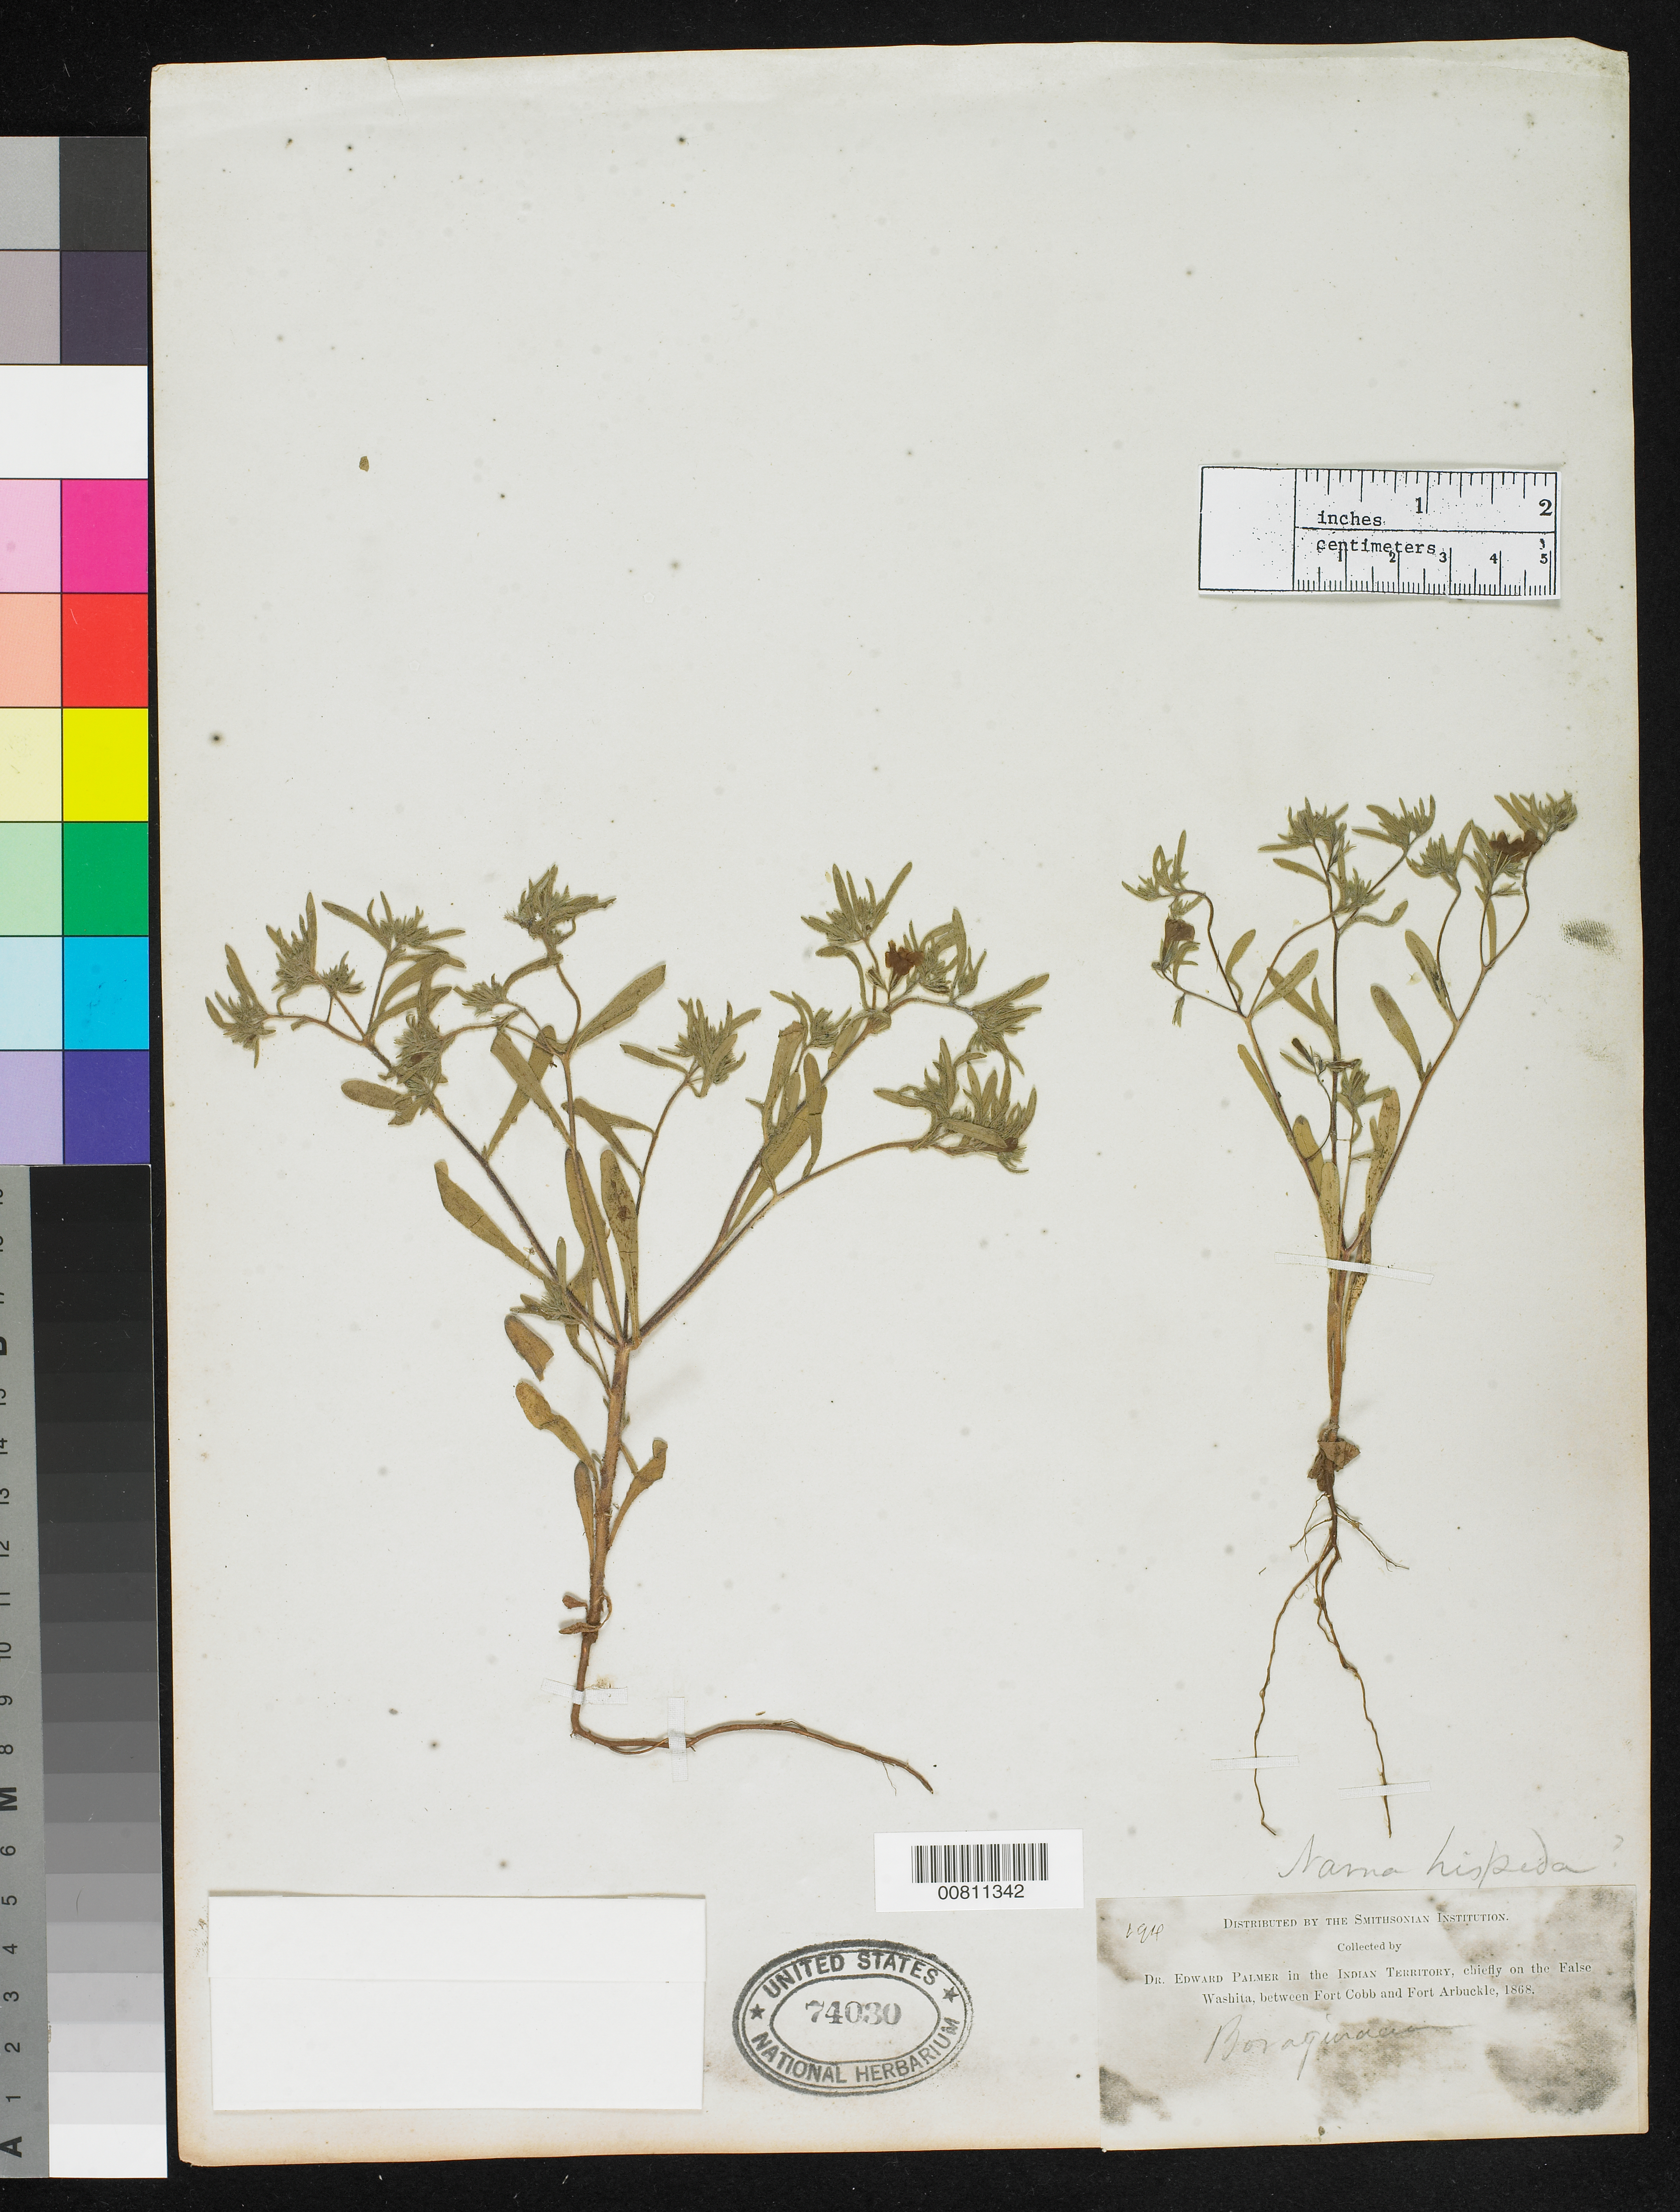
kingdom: Plantae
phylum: Tracheophyta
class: Magnoliopsida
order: Boraginales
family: Namaceae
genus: Marilaunidium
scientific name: Marilaunidium tenue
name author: Small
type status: Isosyntype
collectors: E. Palmer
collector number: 194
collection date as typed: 1868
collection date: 1868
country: United States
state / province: Oklahoma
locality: Indian Territory, chiefly on the False Washita, between Fort Cobb and Fort Arbuckle.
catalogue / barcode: US 74030